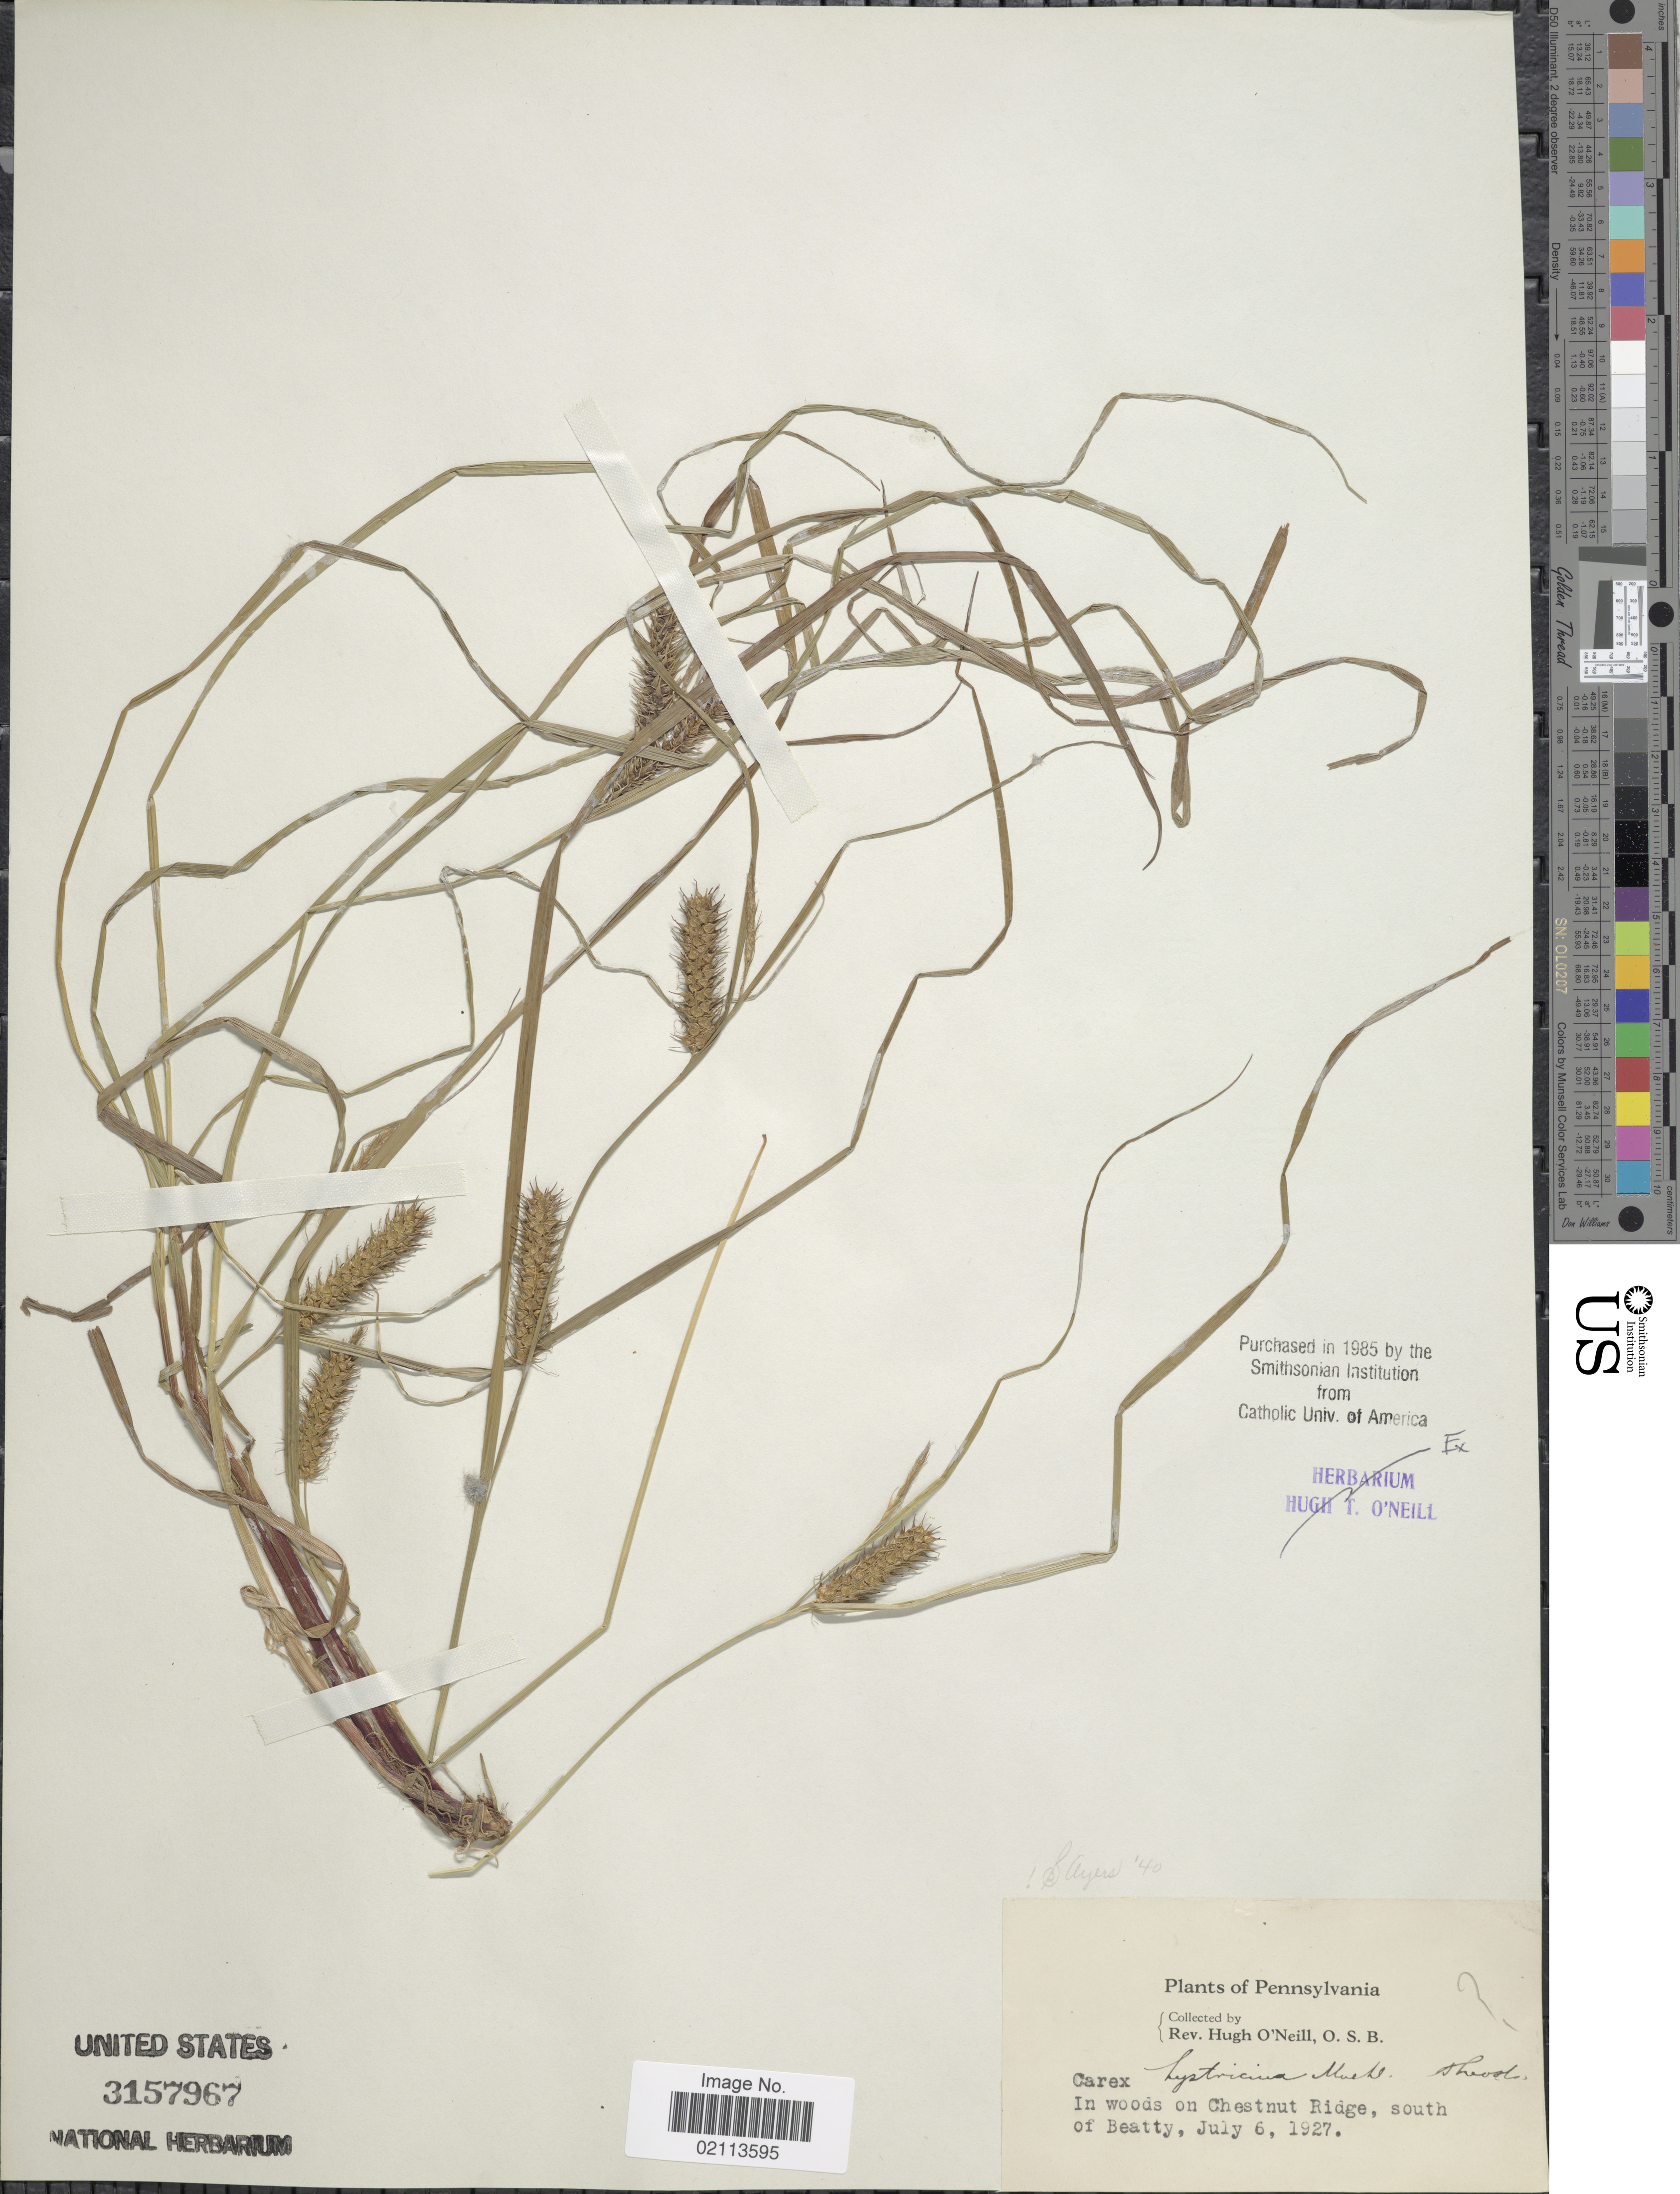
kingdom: Plantae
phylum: Tracheophyta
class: Liliopsida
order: Poales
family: Cyperaceae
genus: Carex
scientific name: Carex hystericina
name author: Muhl. ex Willd.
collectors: H. O'Neill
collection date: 1927-07-06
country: United States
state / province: Pennsylvania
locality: In woods on Chestnut Ridge, south of Beatty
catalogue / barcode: US 3157967